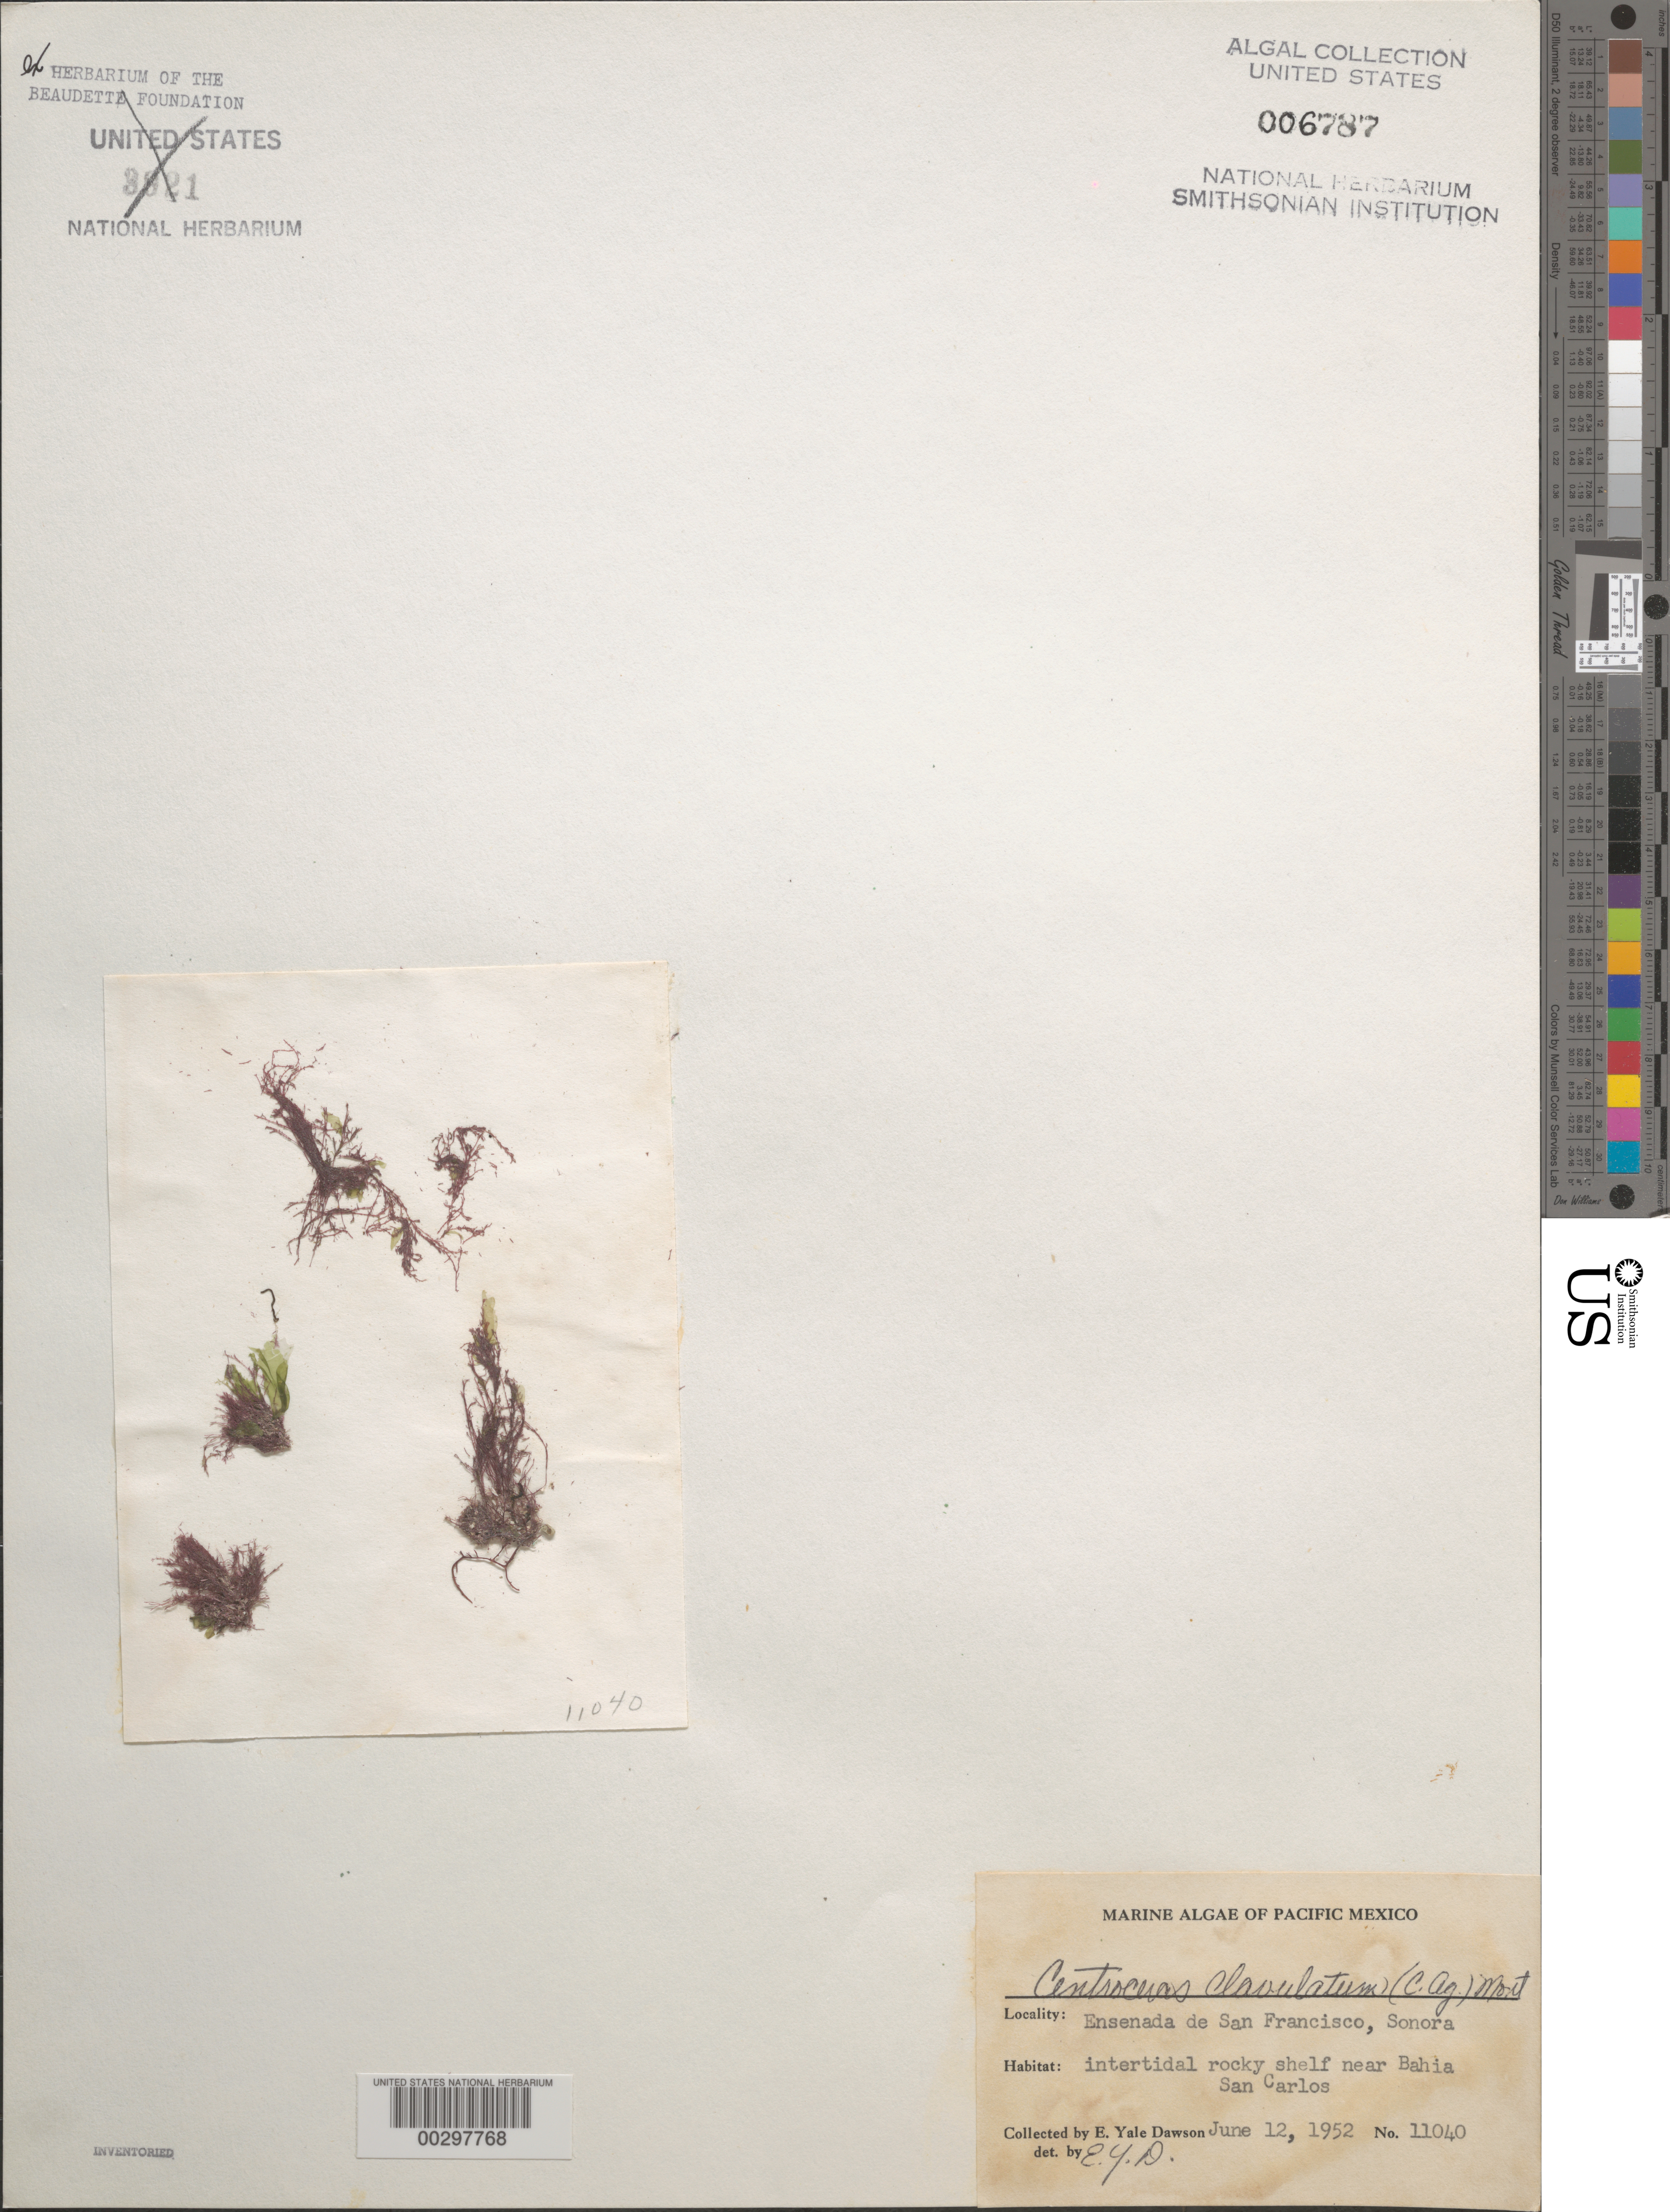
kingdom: Plantae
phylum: Rhodophyta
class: Florideophyceae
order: Ceramiales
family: Ceramiaceae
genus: Centroceras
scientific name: Centroceras clavulatum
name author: (C. Agardh) Mont.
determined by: Dawson, E. Y.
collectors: E. Y. Dawson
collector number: EYD 11040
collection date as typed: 12 Jun 1952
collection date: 1952-06-12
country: Mexico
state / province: Sonora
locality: Ensenada de San Francisco, near Bahia San Carlos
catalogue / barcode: US 6787